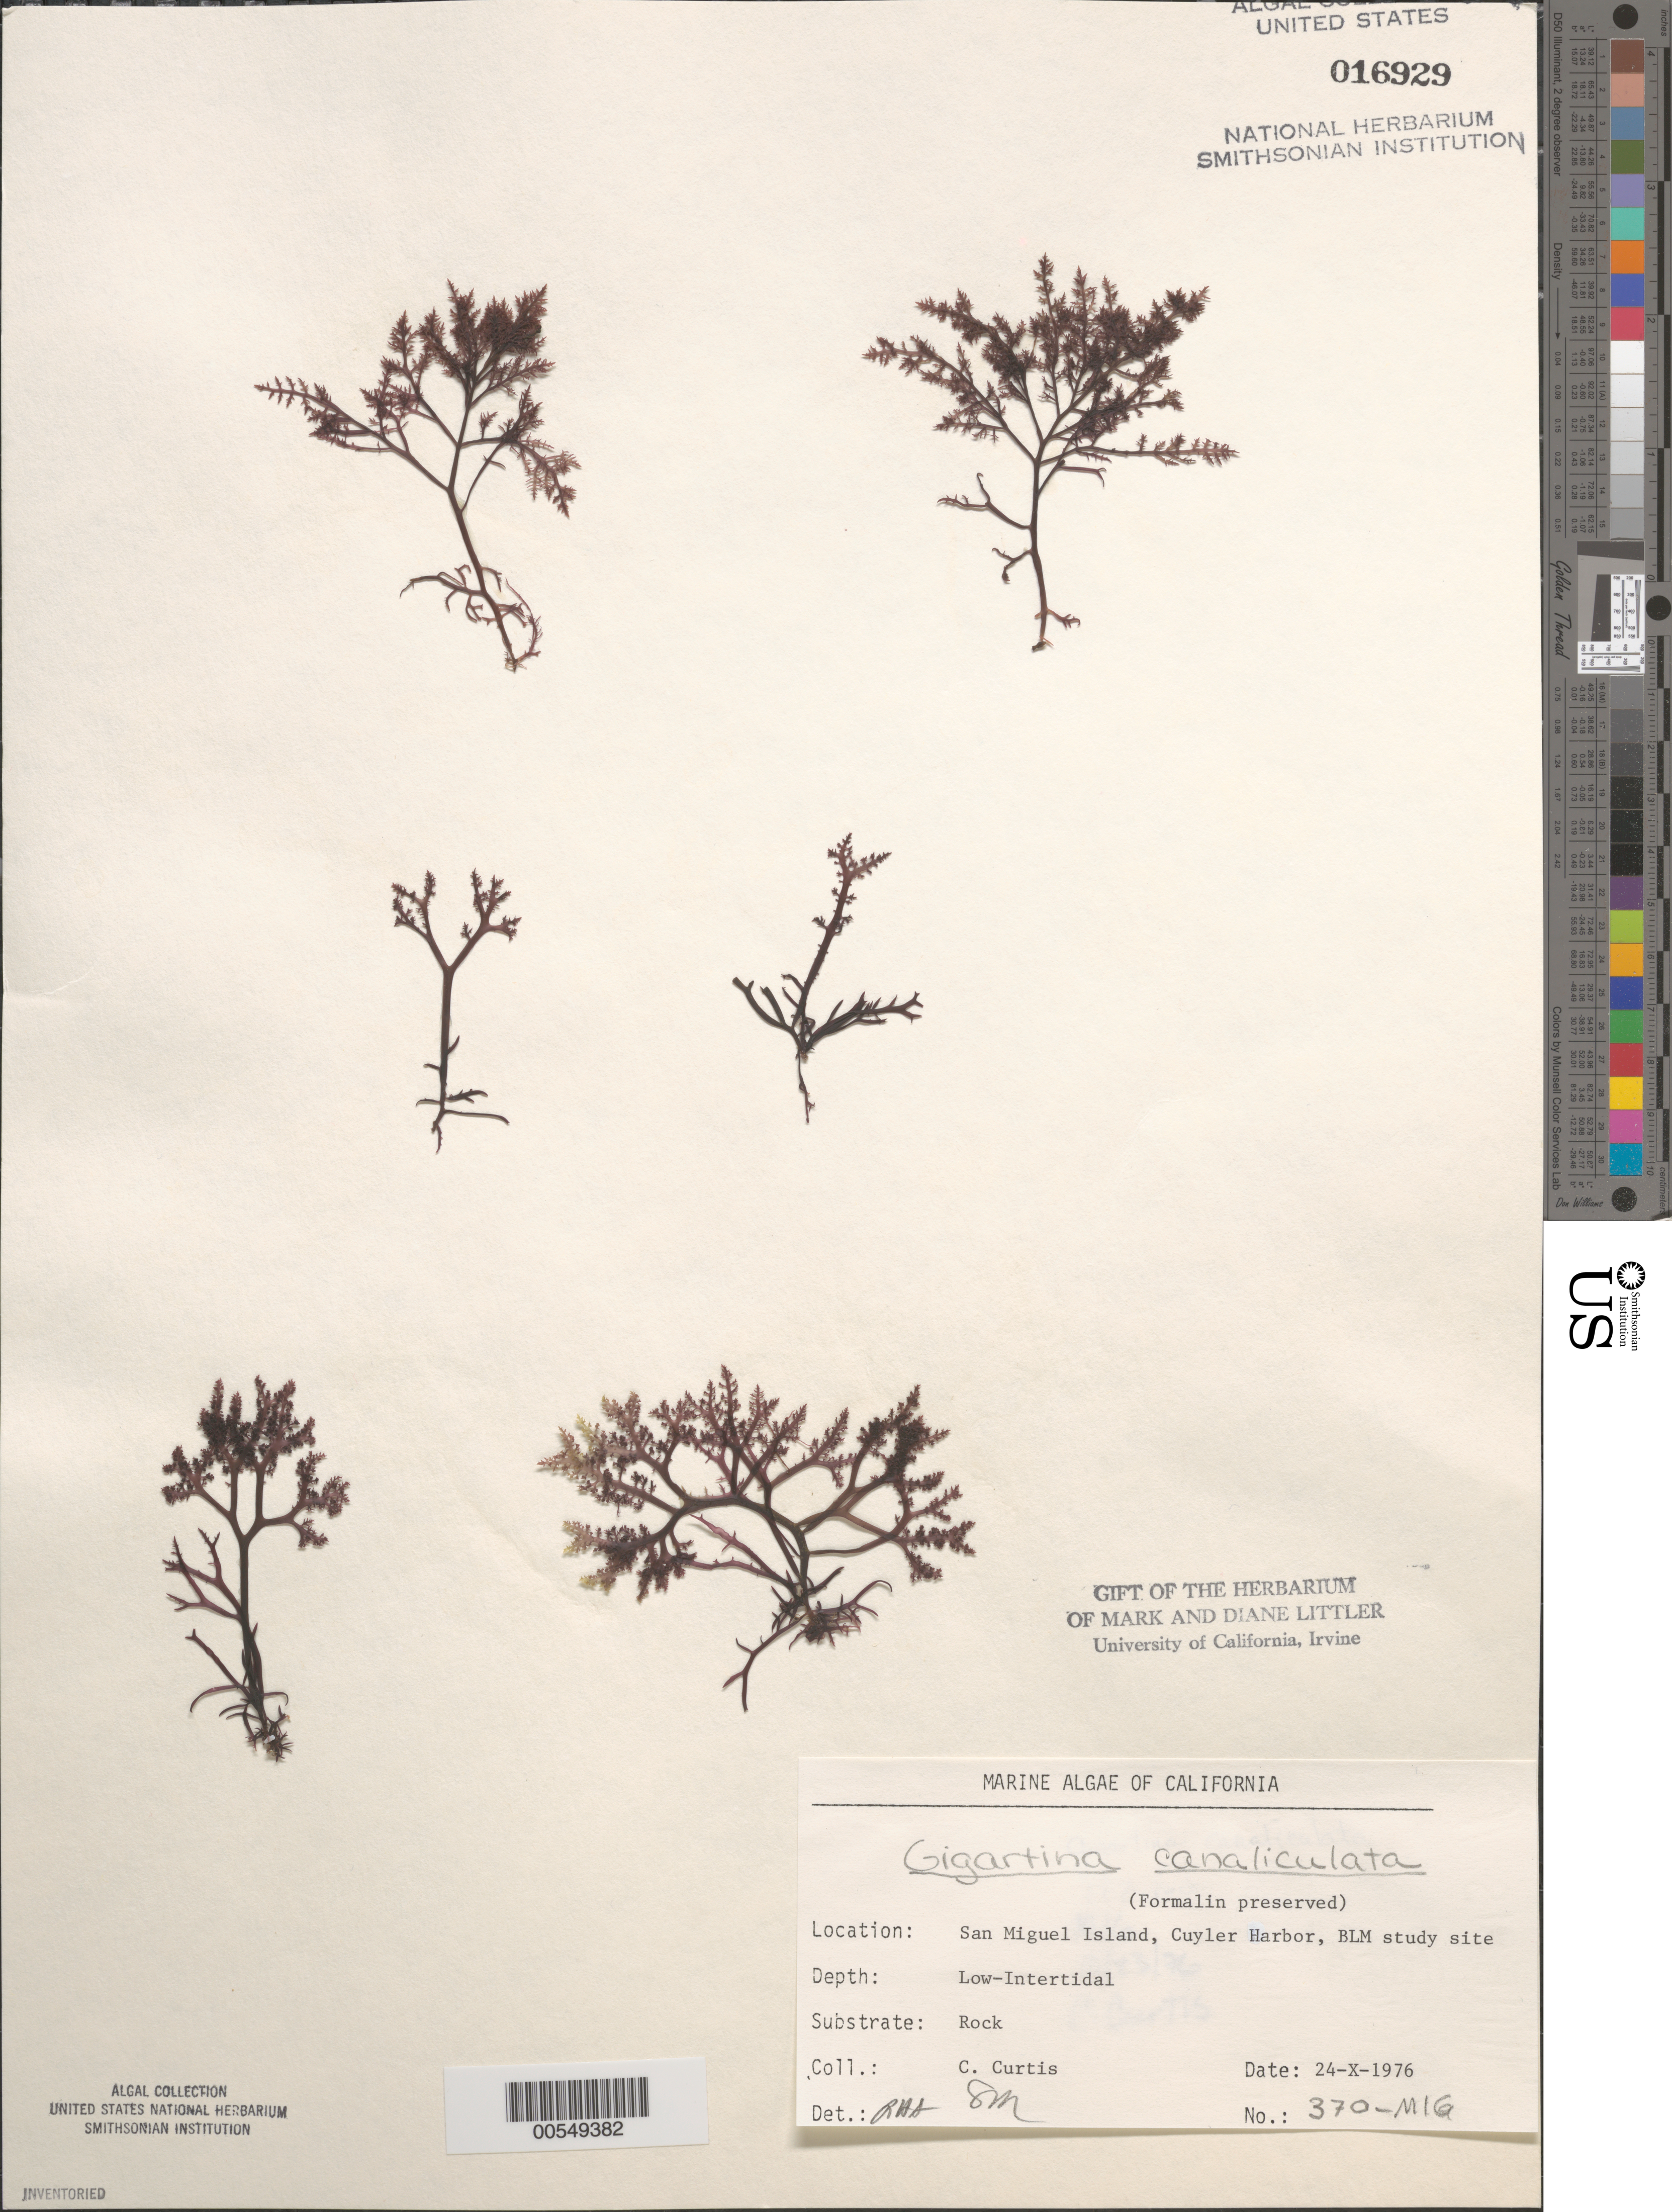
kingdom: Plantae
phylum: Rhodophyta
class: Florideophyceae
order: Gigartinales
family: Gigartinaceae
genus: Chondracanthus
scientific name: Chondracanthus canaliculatus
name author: (Harv.) Guiry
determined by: Algae name updating Project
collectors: C. Curtis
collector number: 370-mig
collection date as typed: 24 Oct 1976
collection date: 1976-10-24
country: United States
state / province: California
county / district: Santa Barbara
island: San Miguel Island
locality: Cuyler Harbor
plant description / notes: BLM-SOCALBIGHT Rocky Intertidal Survey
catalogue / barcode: US 16929